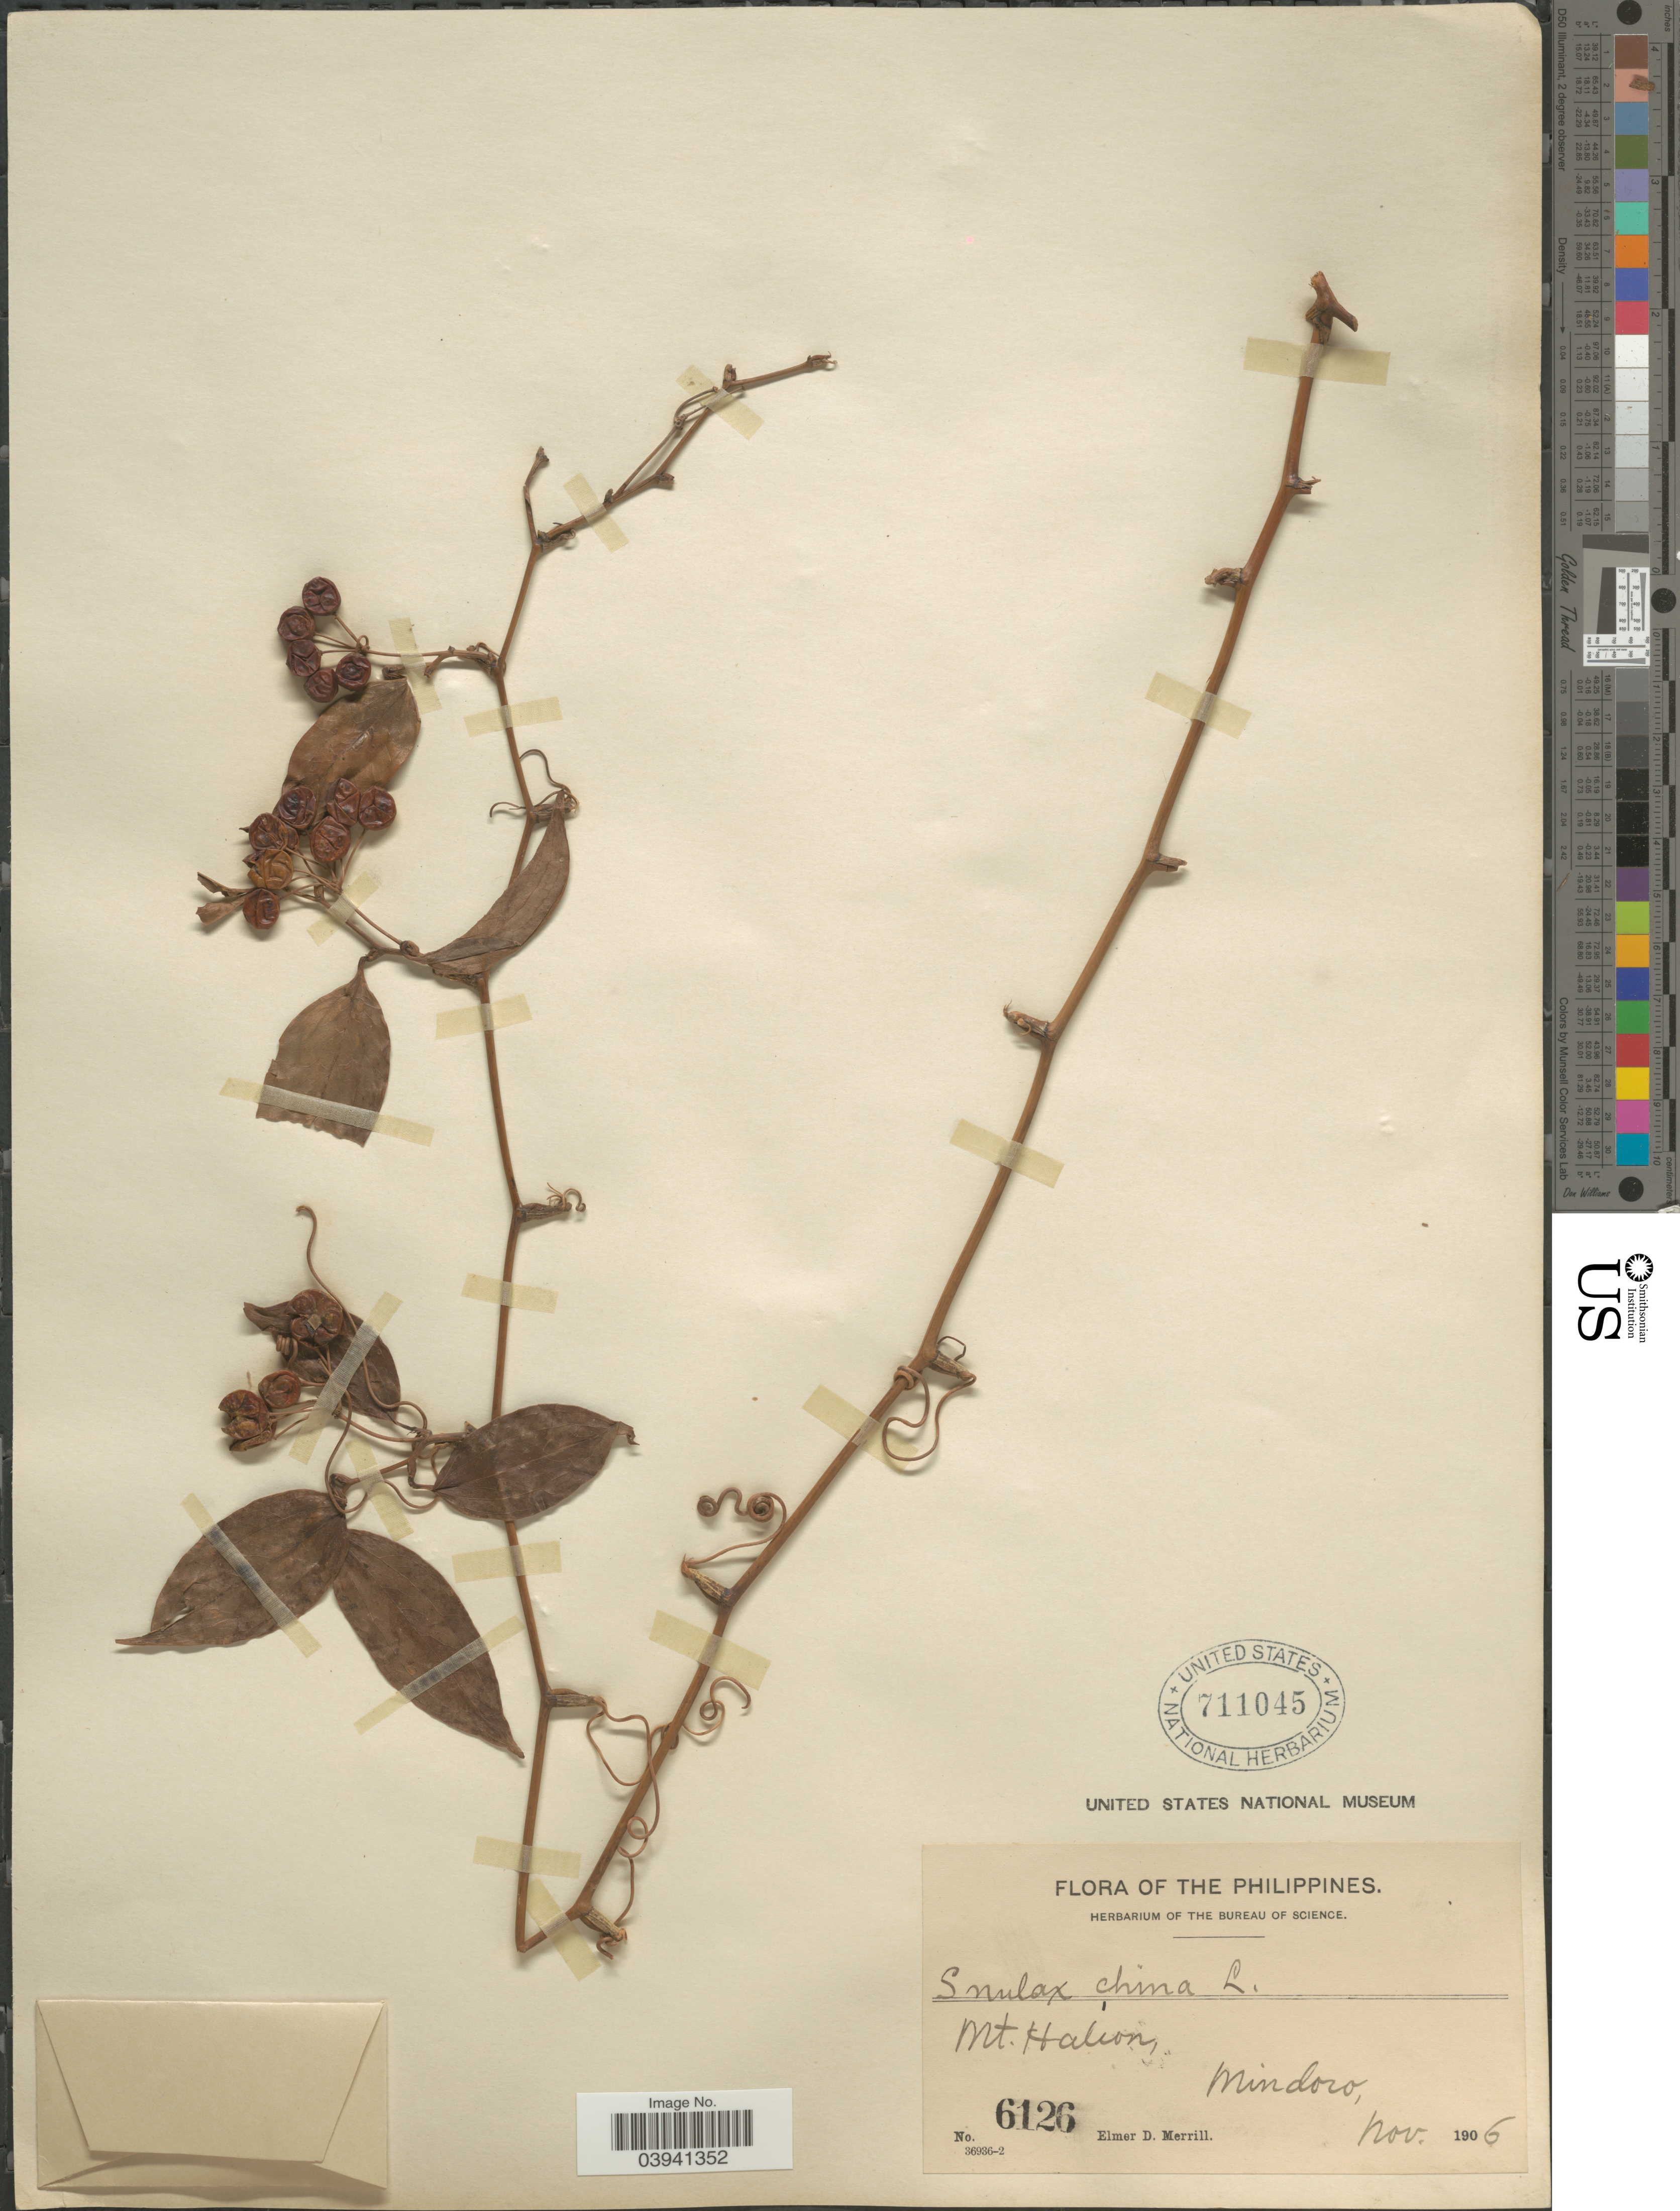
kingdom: Plantae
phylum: Tracheophyta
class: Liliopsida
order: Liliales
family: Smilacaceae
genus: Smilax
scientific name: Smilax china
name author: L.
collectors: E. D. Merrill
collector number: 6126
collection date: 1906-11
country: Philippines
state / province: Mimaropa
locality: Mt. Halcon, Mindoro.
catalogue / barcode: US 711045